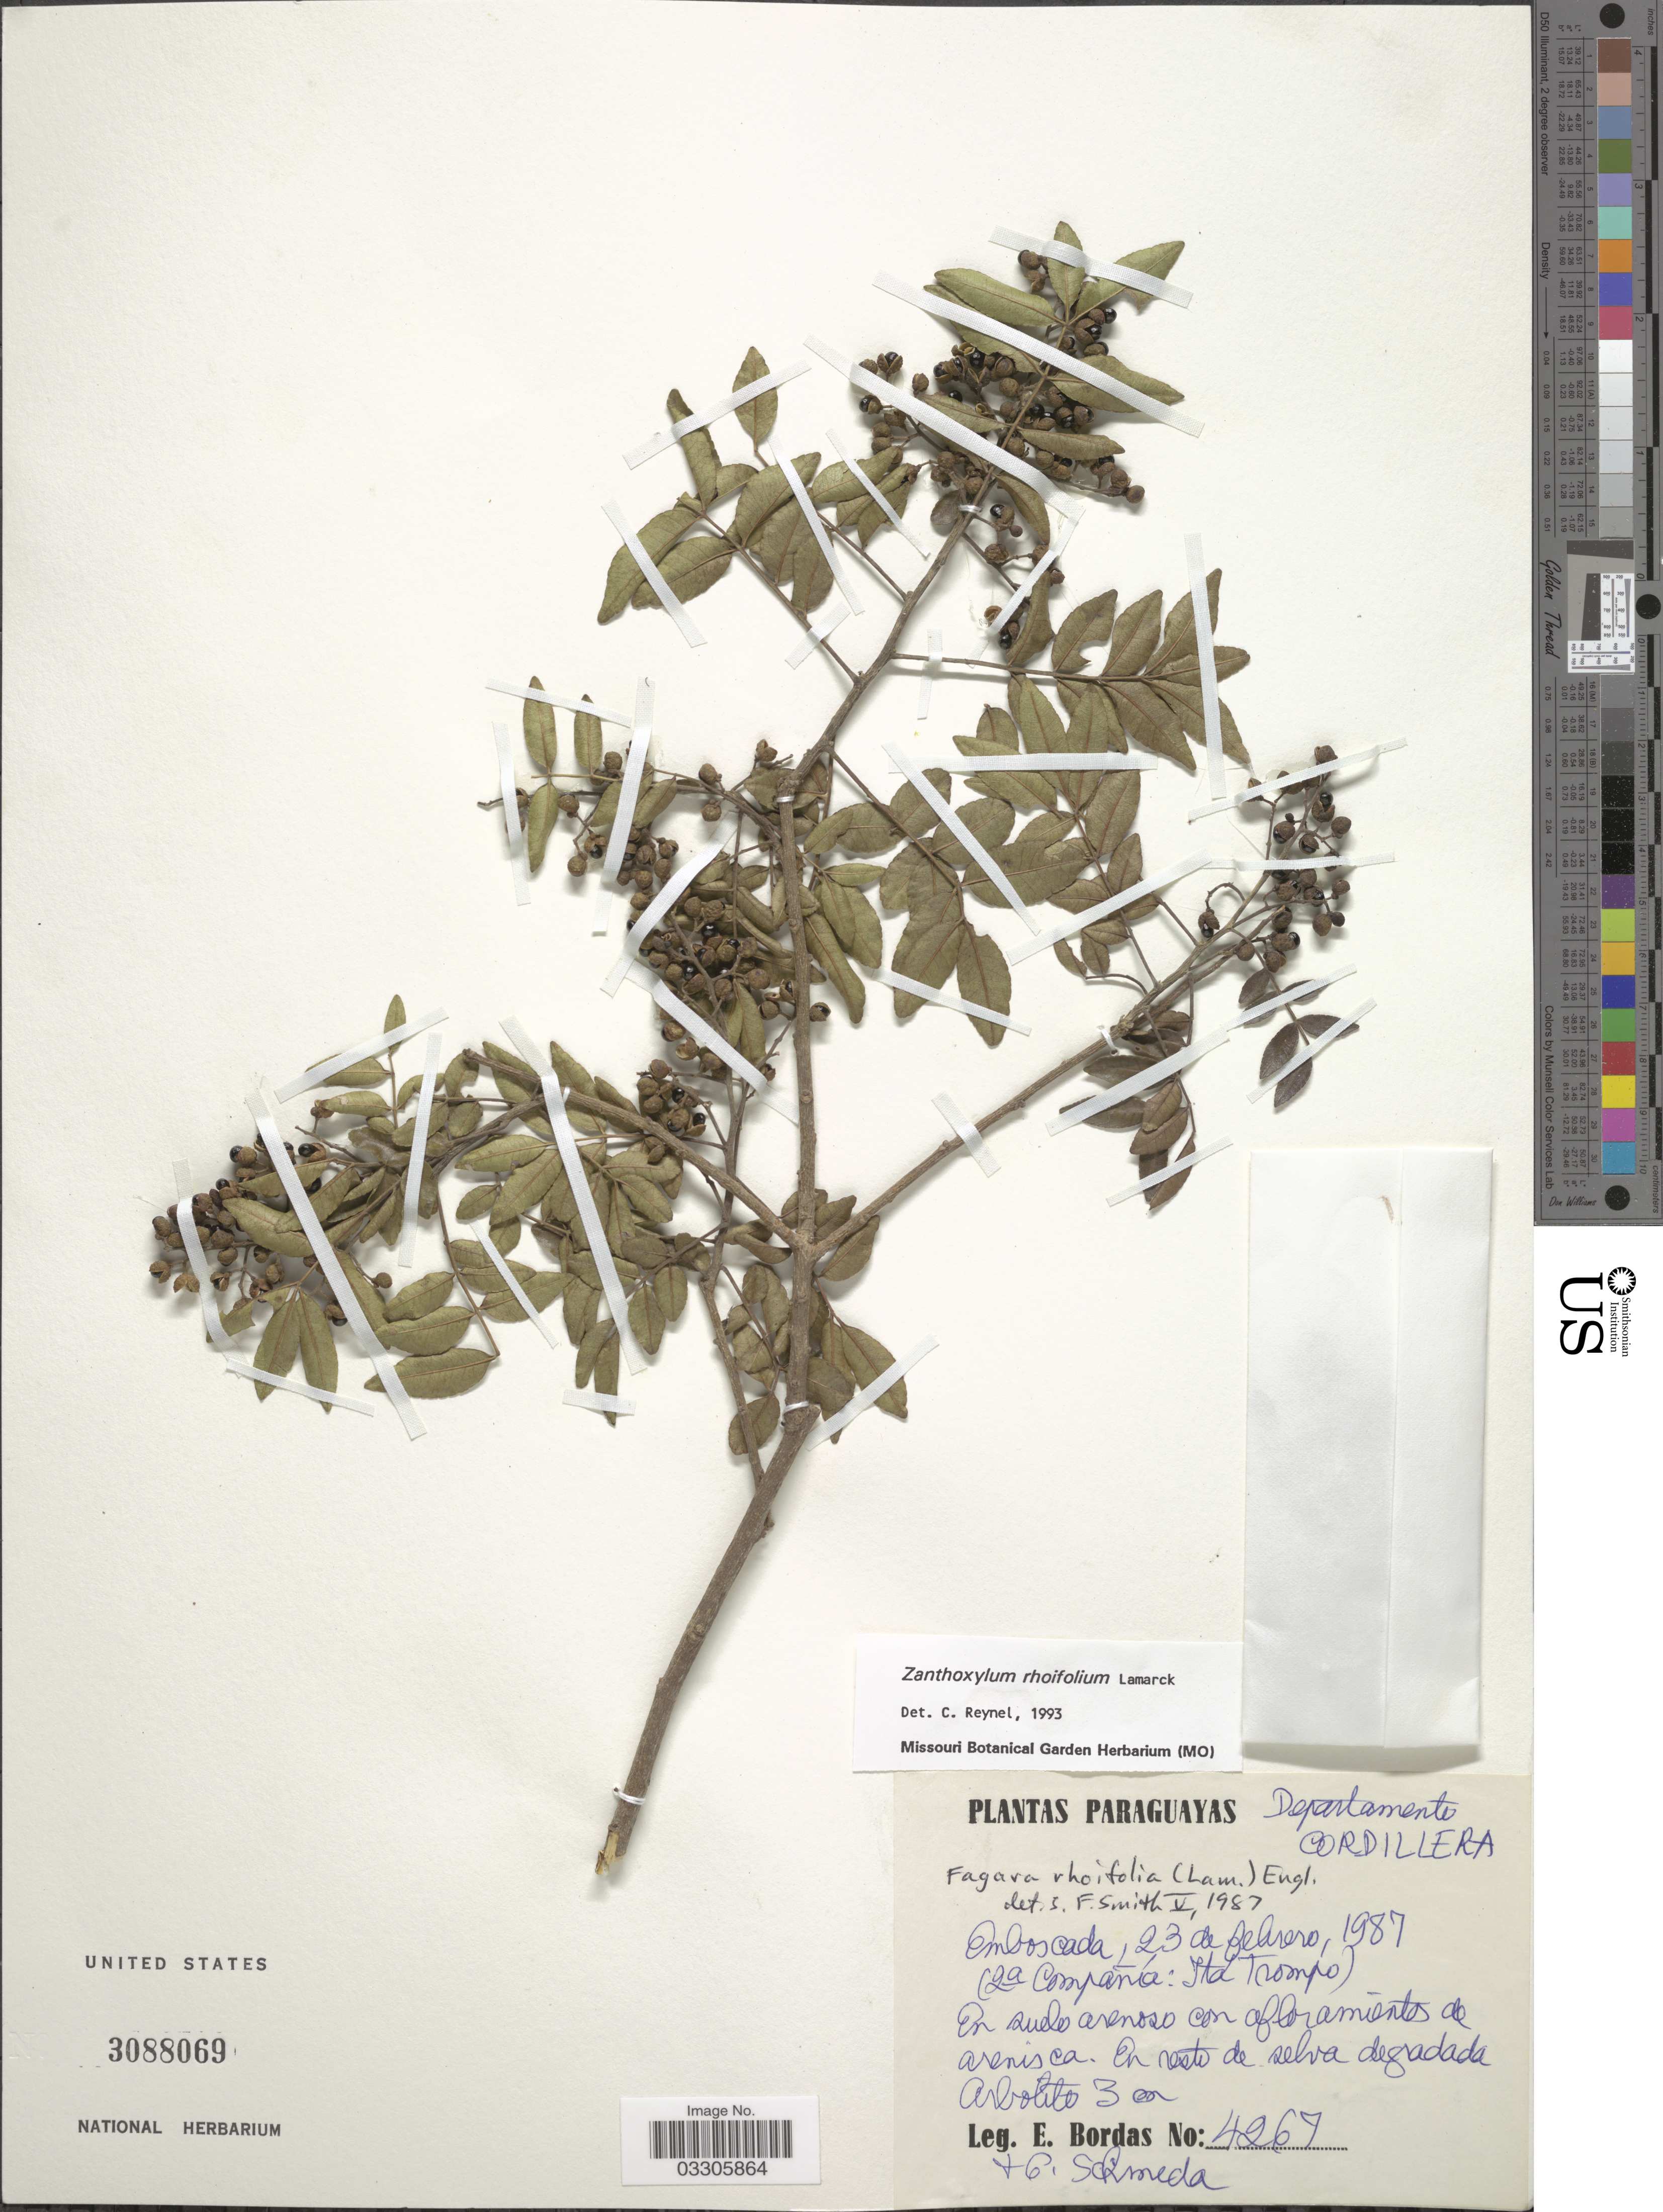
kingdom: Plantae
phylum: Tracheophyta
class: Magnoliopsida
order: Sapindales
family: Rutaceae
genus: Zanthoxylum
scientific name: Zanthoxylum rhoifolium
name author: Lam.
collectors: E. Bordas & G. Schmeda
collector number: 4267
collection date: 1987-02-23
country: Paraguay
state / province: Cordillera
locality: Departamento Cordillera. Emboscada.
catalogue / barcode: US 3088069